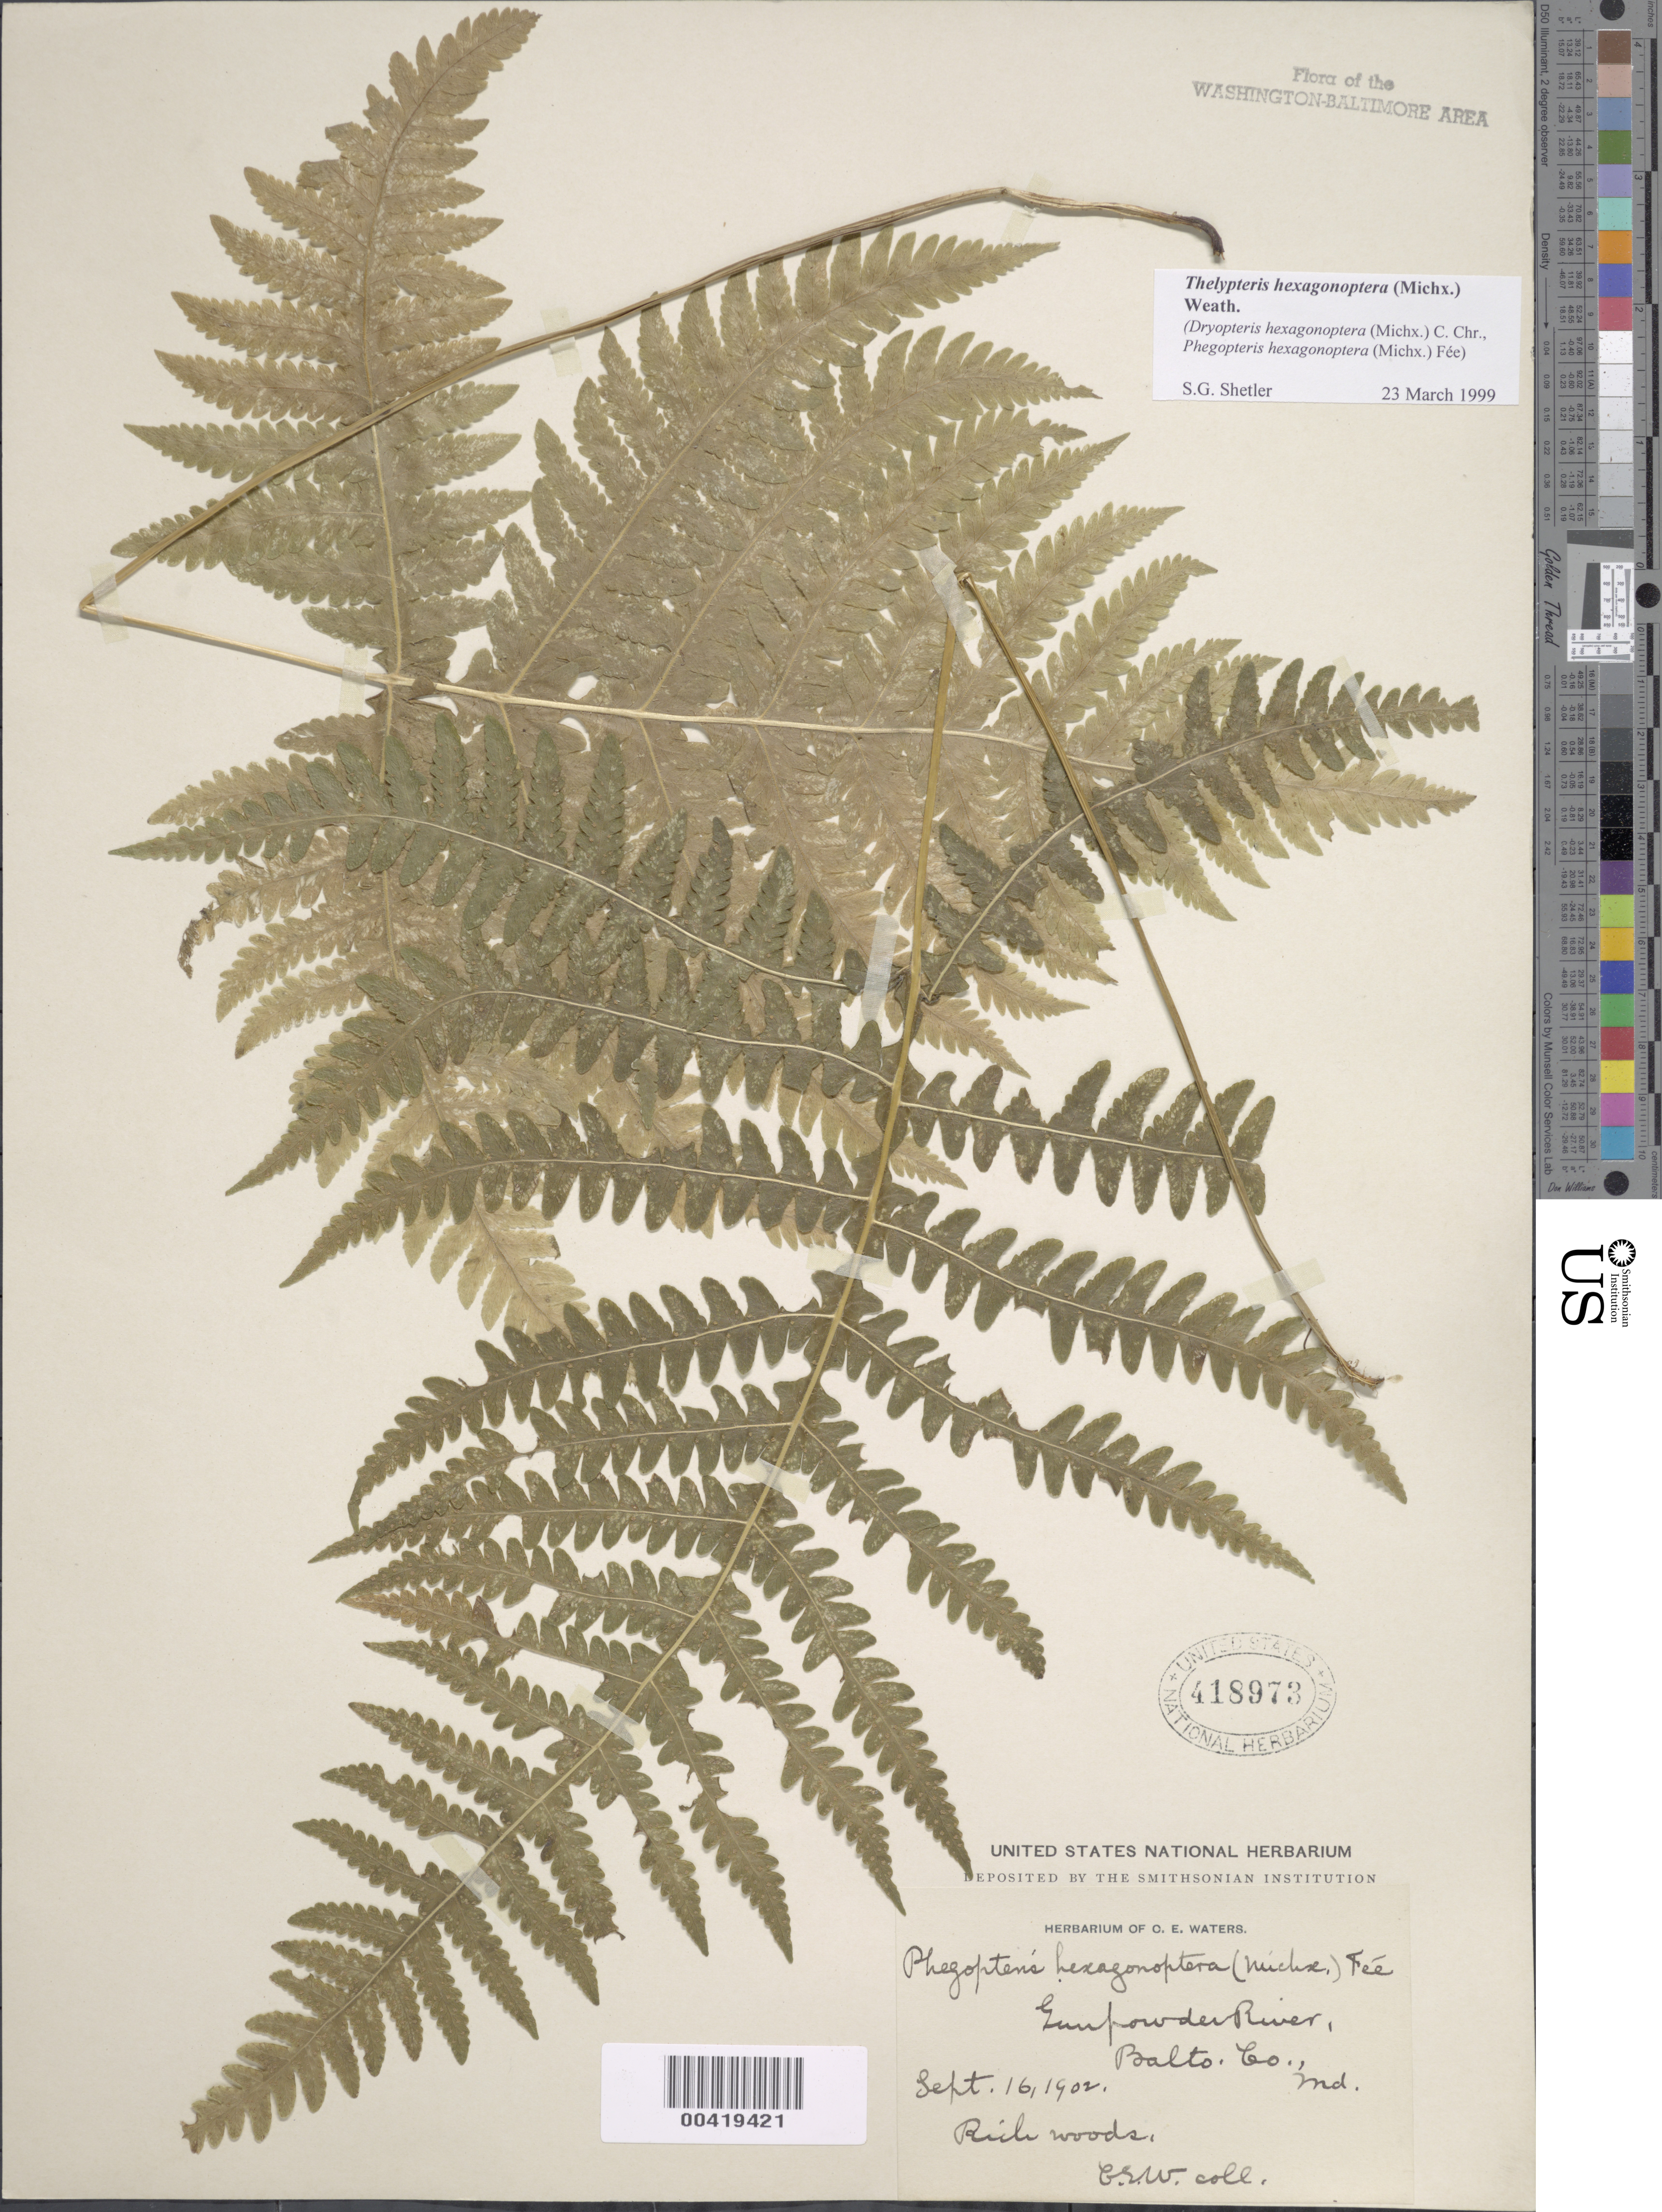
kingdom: Plantae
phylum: Tracheophyta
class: Polypodiopsida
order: Polypodiales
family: Thelypteridaceae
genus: Phegopteris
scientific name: Phegopteris hexagonoptera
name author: (Michx.) Fée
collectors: C. Waters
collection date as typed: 16 Sep 1902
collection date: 1902-09-16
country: United States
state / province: Maryland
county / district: Baltimore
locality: Gunpowder River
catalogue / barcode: US 418973